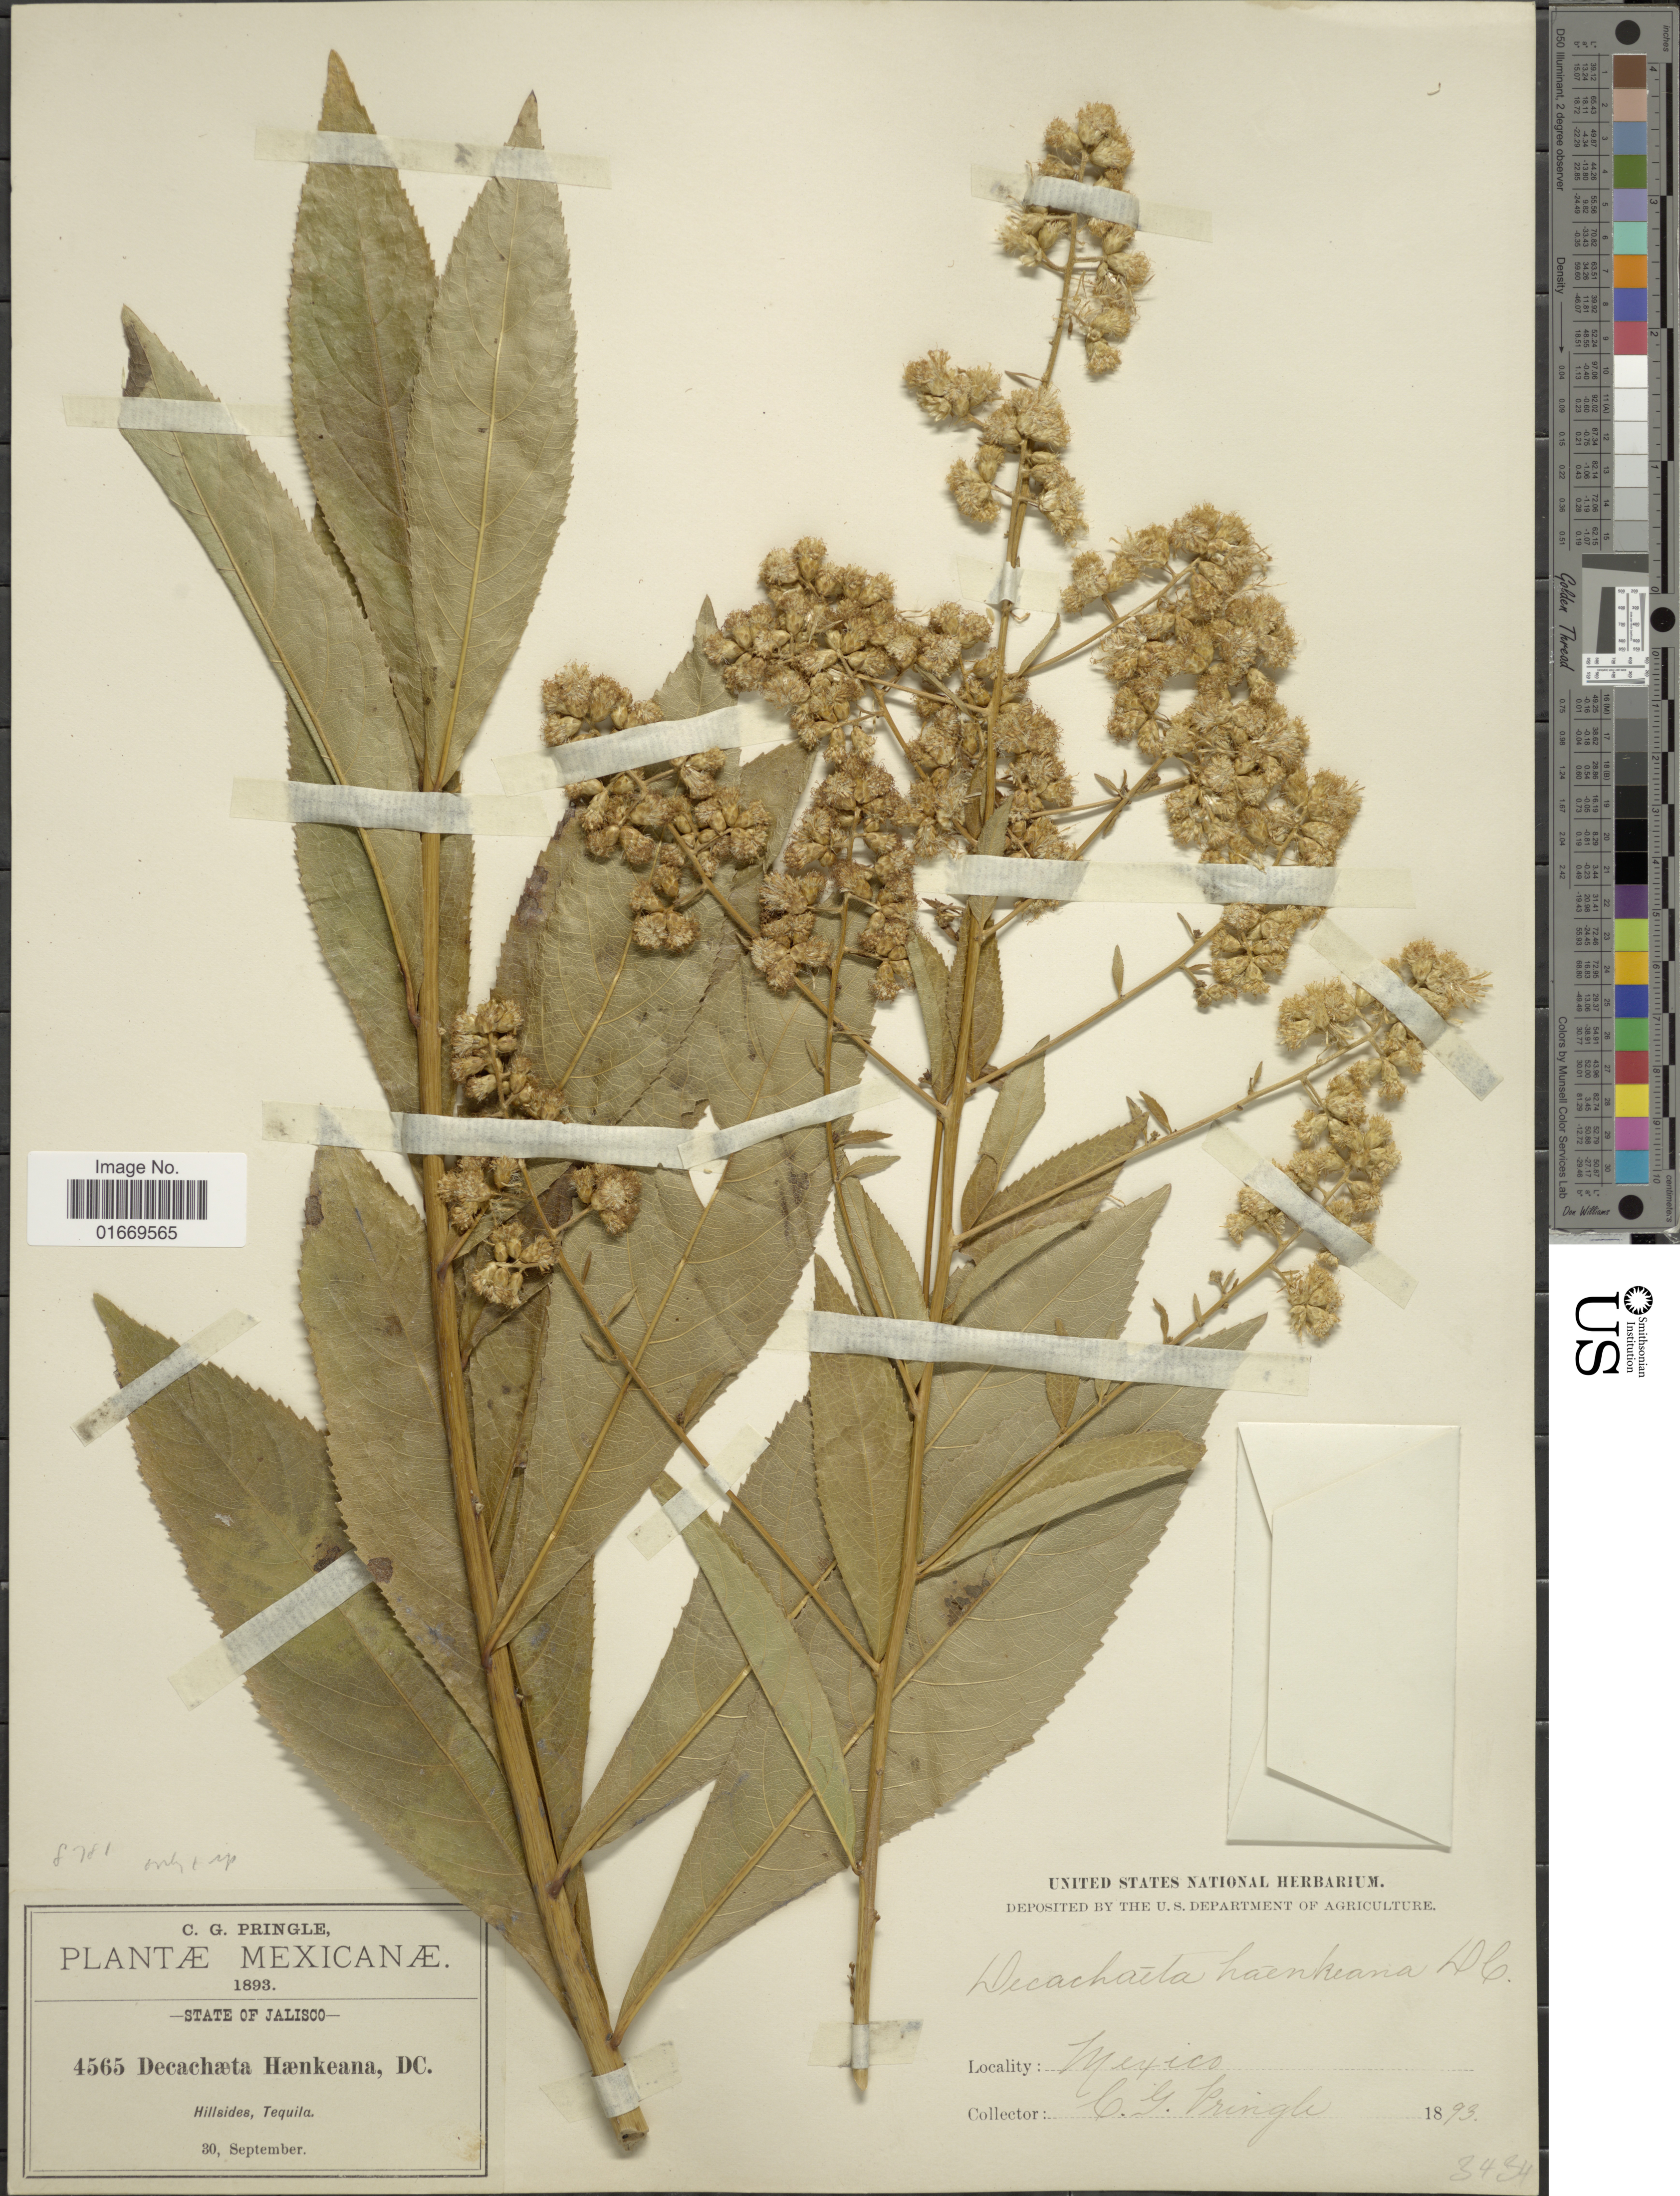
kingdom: Plantae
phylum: Tracheophyta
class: Magnoliopsida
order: Asterales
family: Asteraceae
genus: Decachaeta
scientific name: Decachaeta haenkeana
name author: DC.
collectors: C. G. Pringle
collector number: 4565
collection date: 1893-09-30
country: Mexico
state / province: Jalisco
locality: Hillsides, Tequila